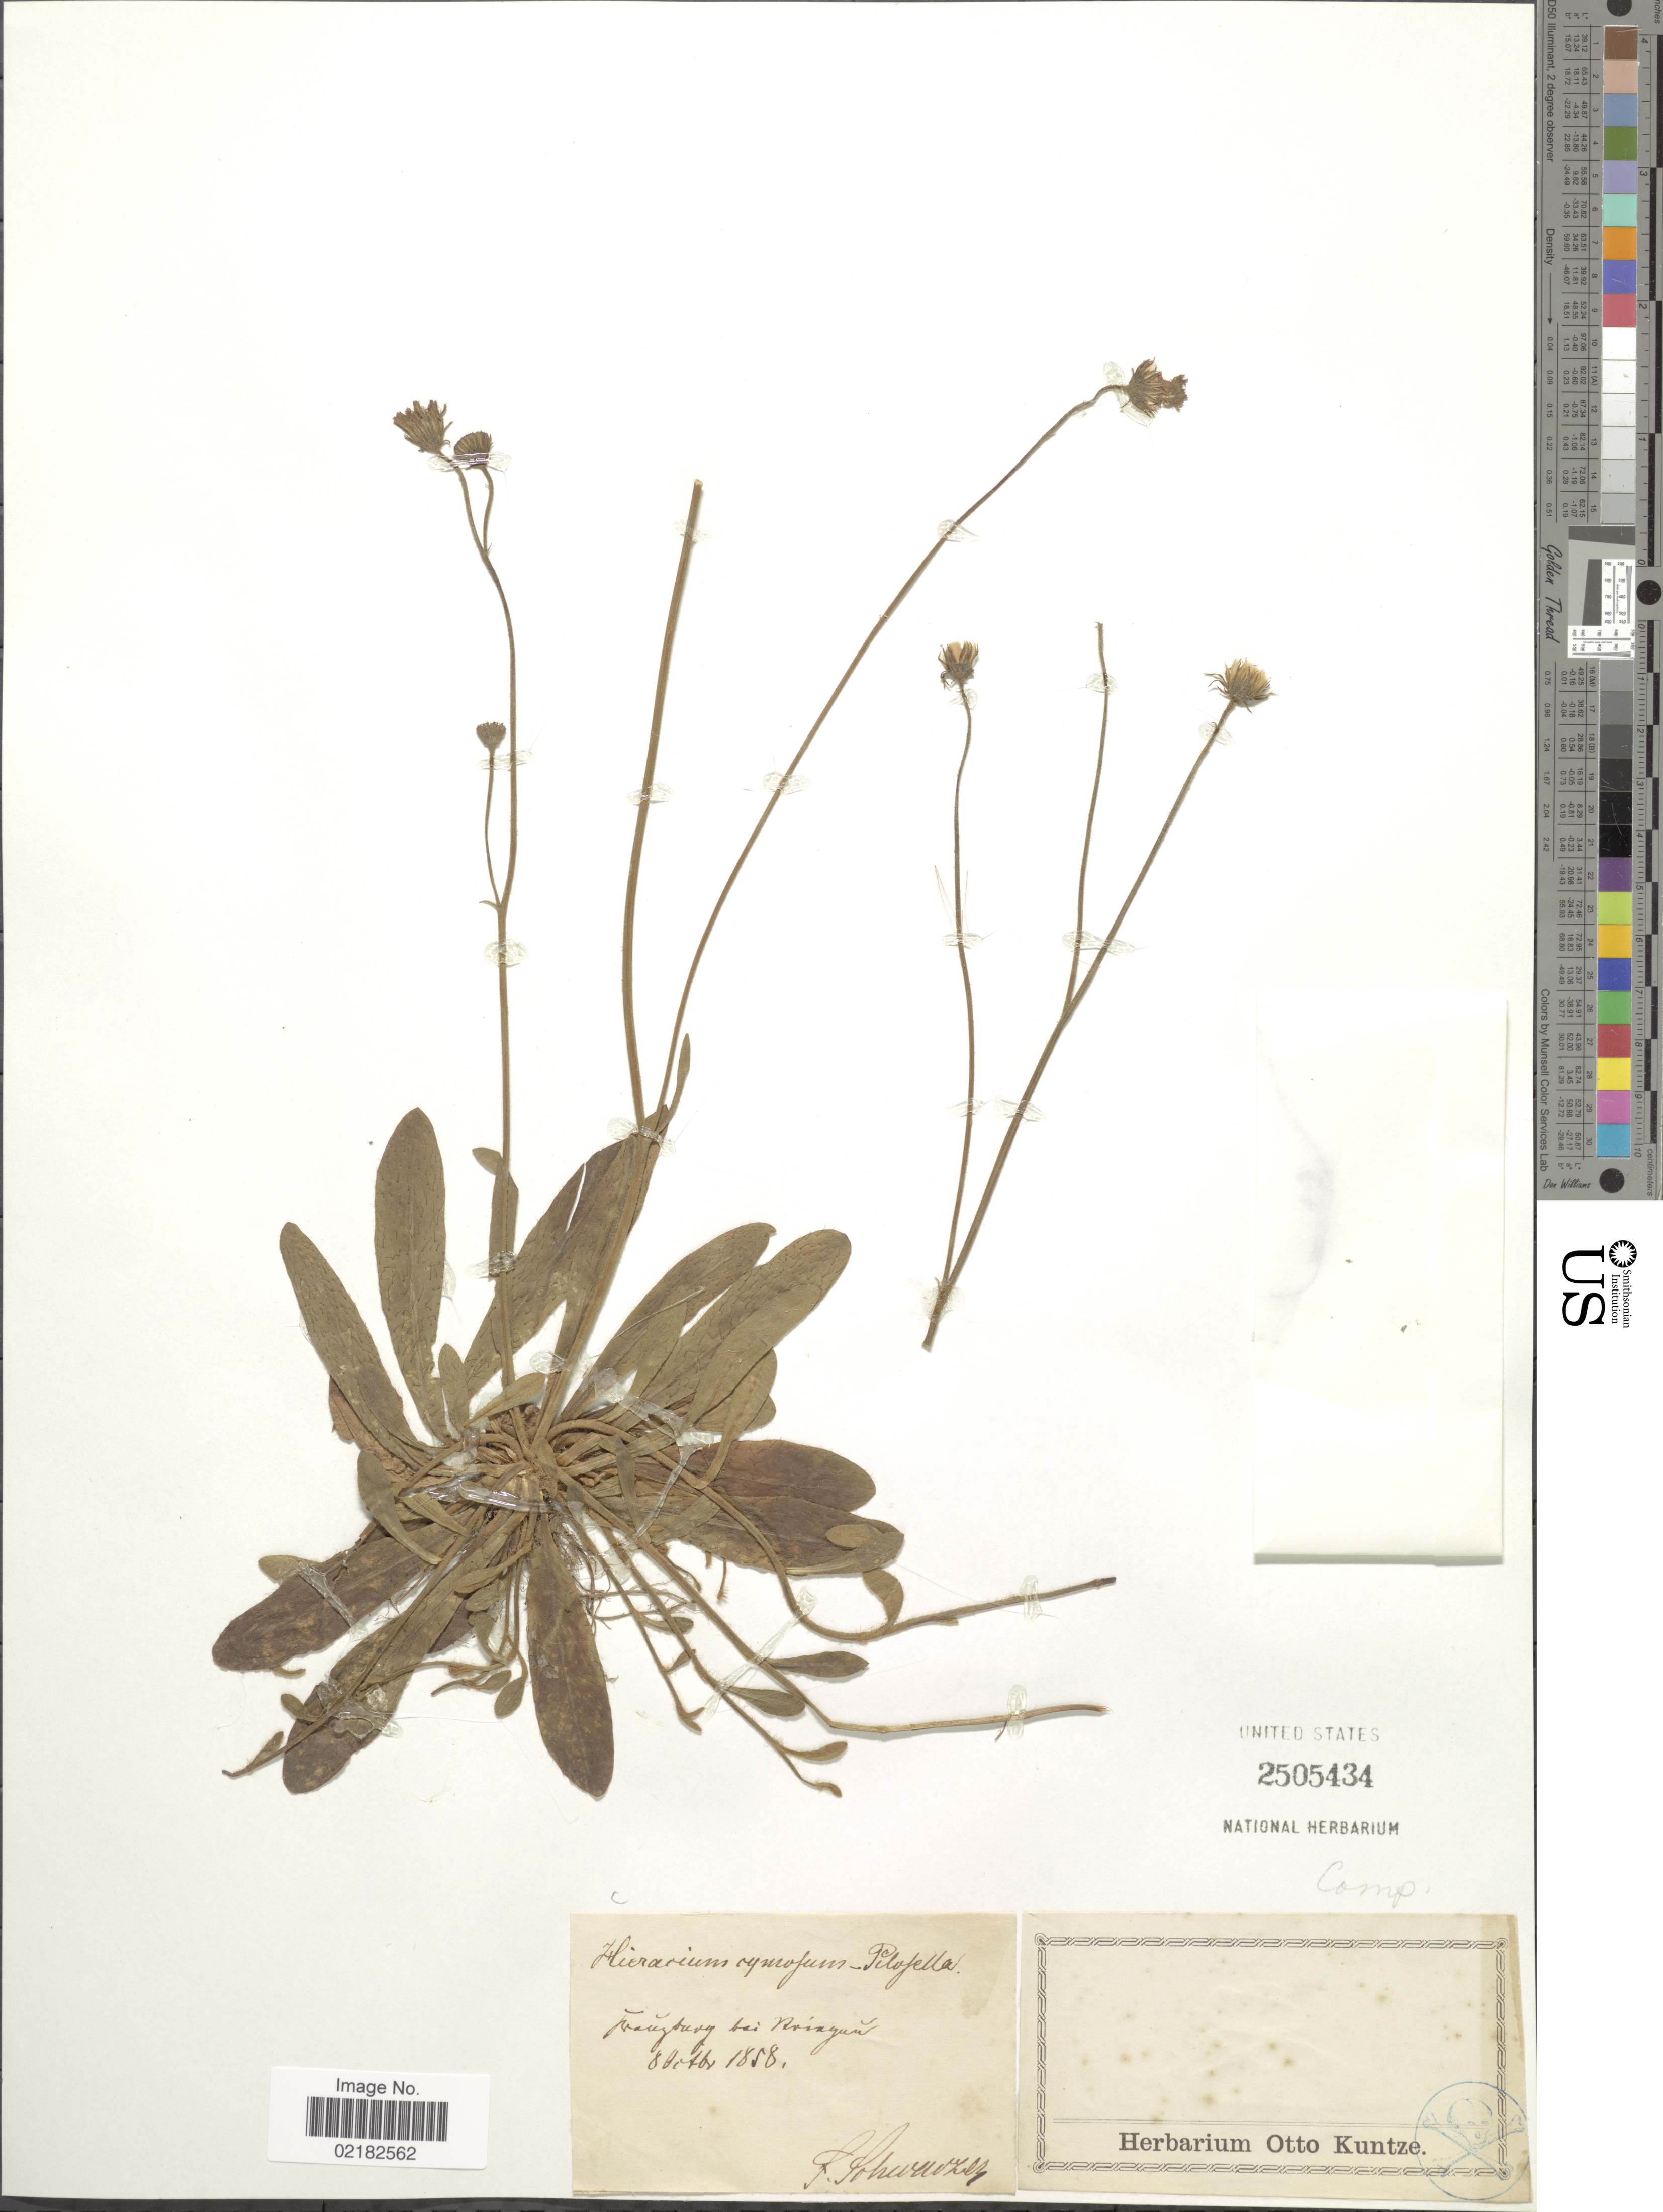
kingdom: Plantae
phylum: Tracheophyta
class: Magnoliopsida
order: Asterales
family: Asteraceae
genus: Pilosella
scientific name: Pilosella cymiflora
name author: (Näg. & Peter) S. Bräut. & Greuter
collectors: F. Schweizer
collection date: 1858-10-08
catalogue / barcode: US 2505434